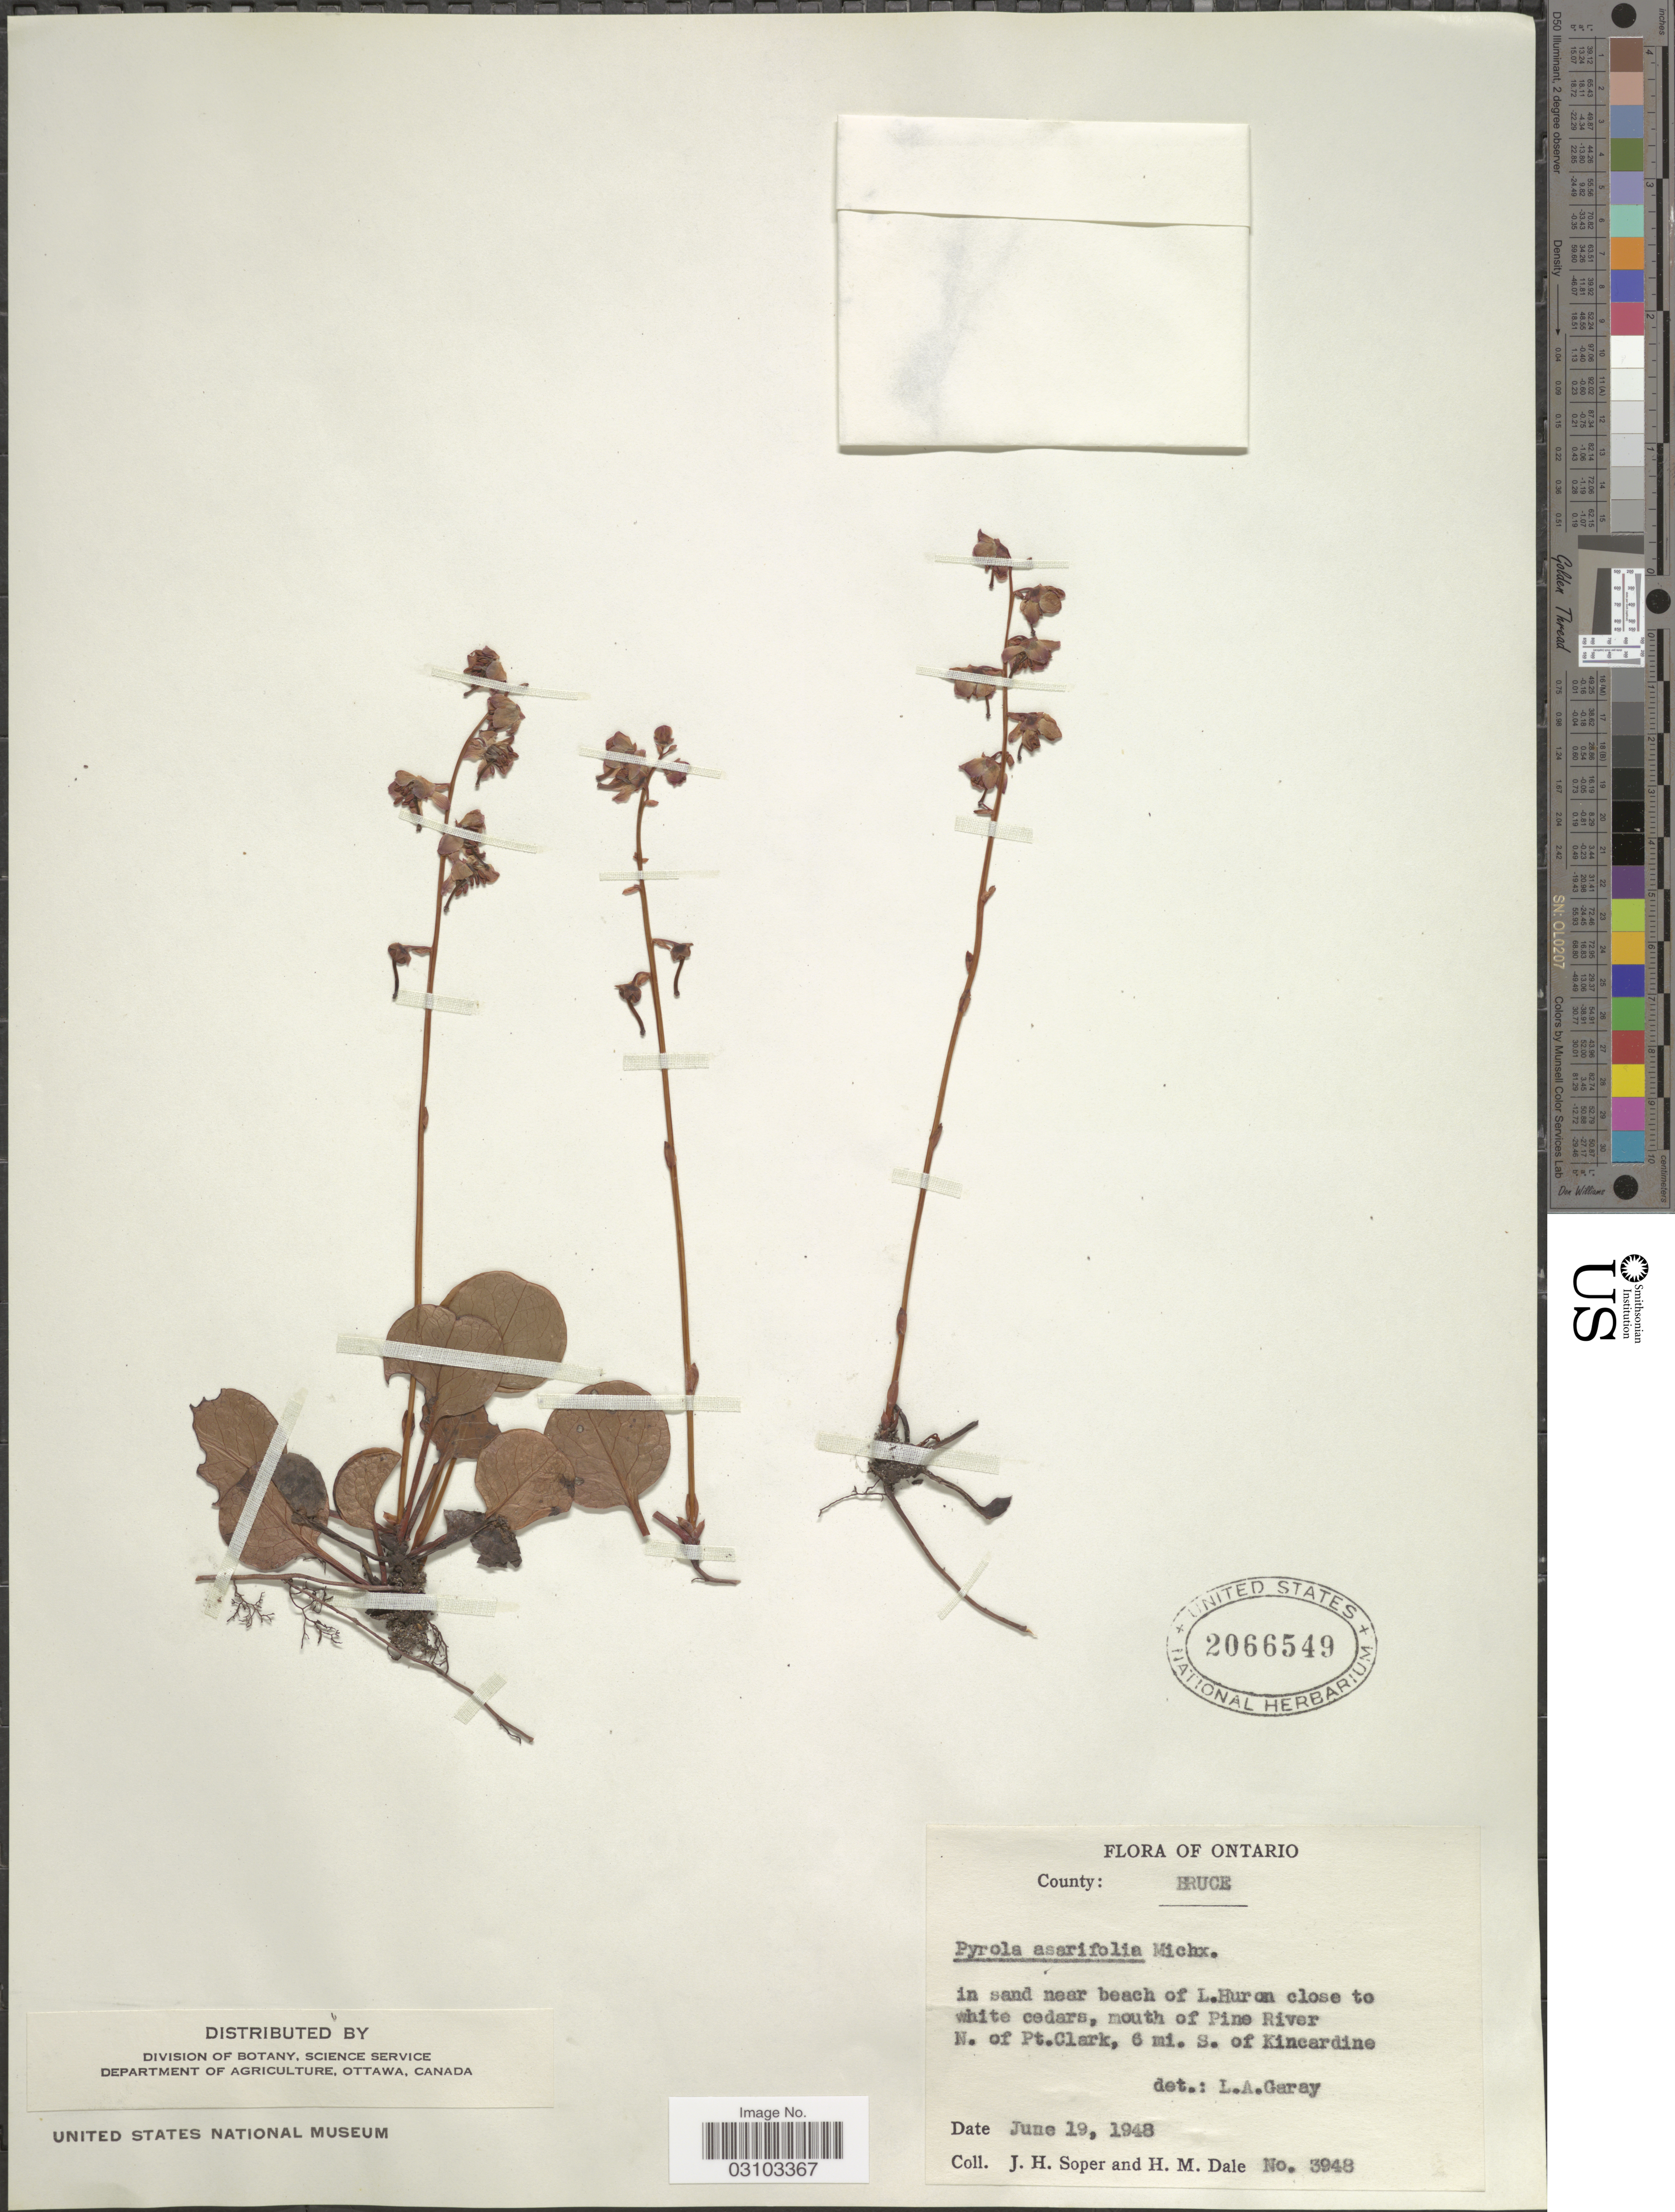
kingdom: Plantae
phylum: Tracheophyta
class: Magnoliopsida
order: Ericales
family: Ericaceae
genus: Pyrola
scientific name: Pyrola asarifolia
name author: Michx.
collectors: J. H. Soper & H. M. Dale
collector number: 3948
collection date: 1948-06-19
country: Canada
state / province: Ontario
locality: County: Bruce, in sand near beach of L.Huron close to white cedars, mouth of Pine River N. of Pt. Clark, 6 mi. s. of Kincardine.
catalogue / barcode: US 2066549